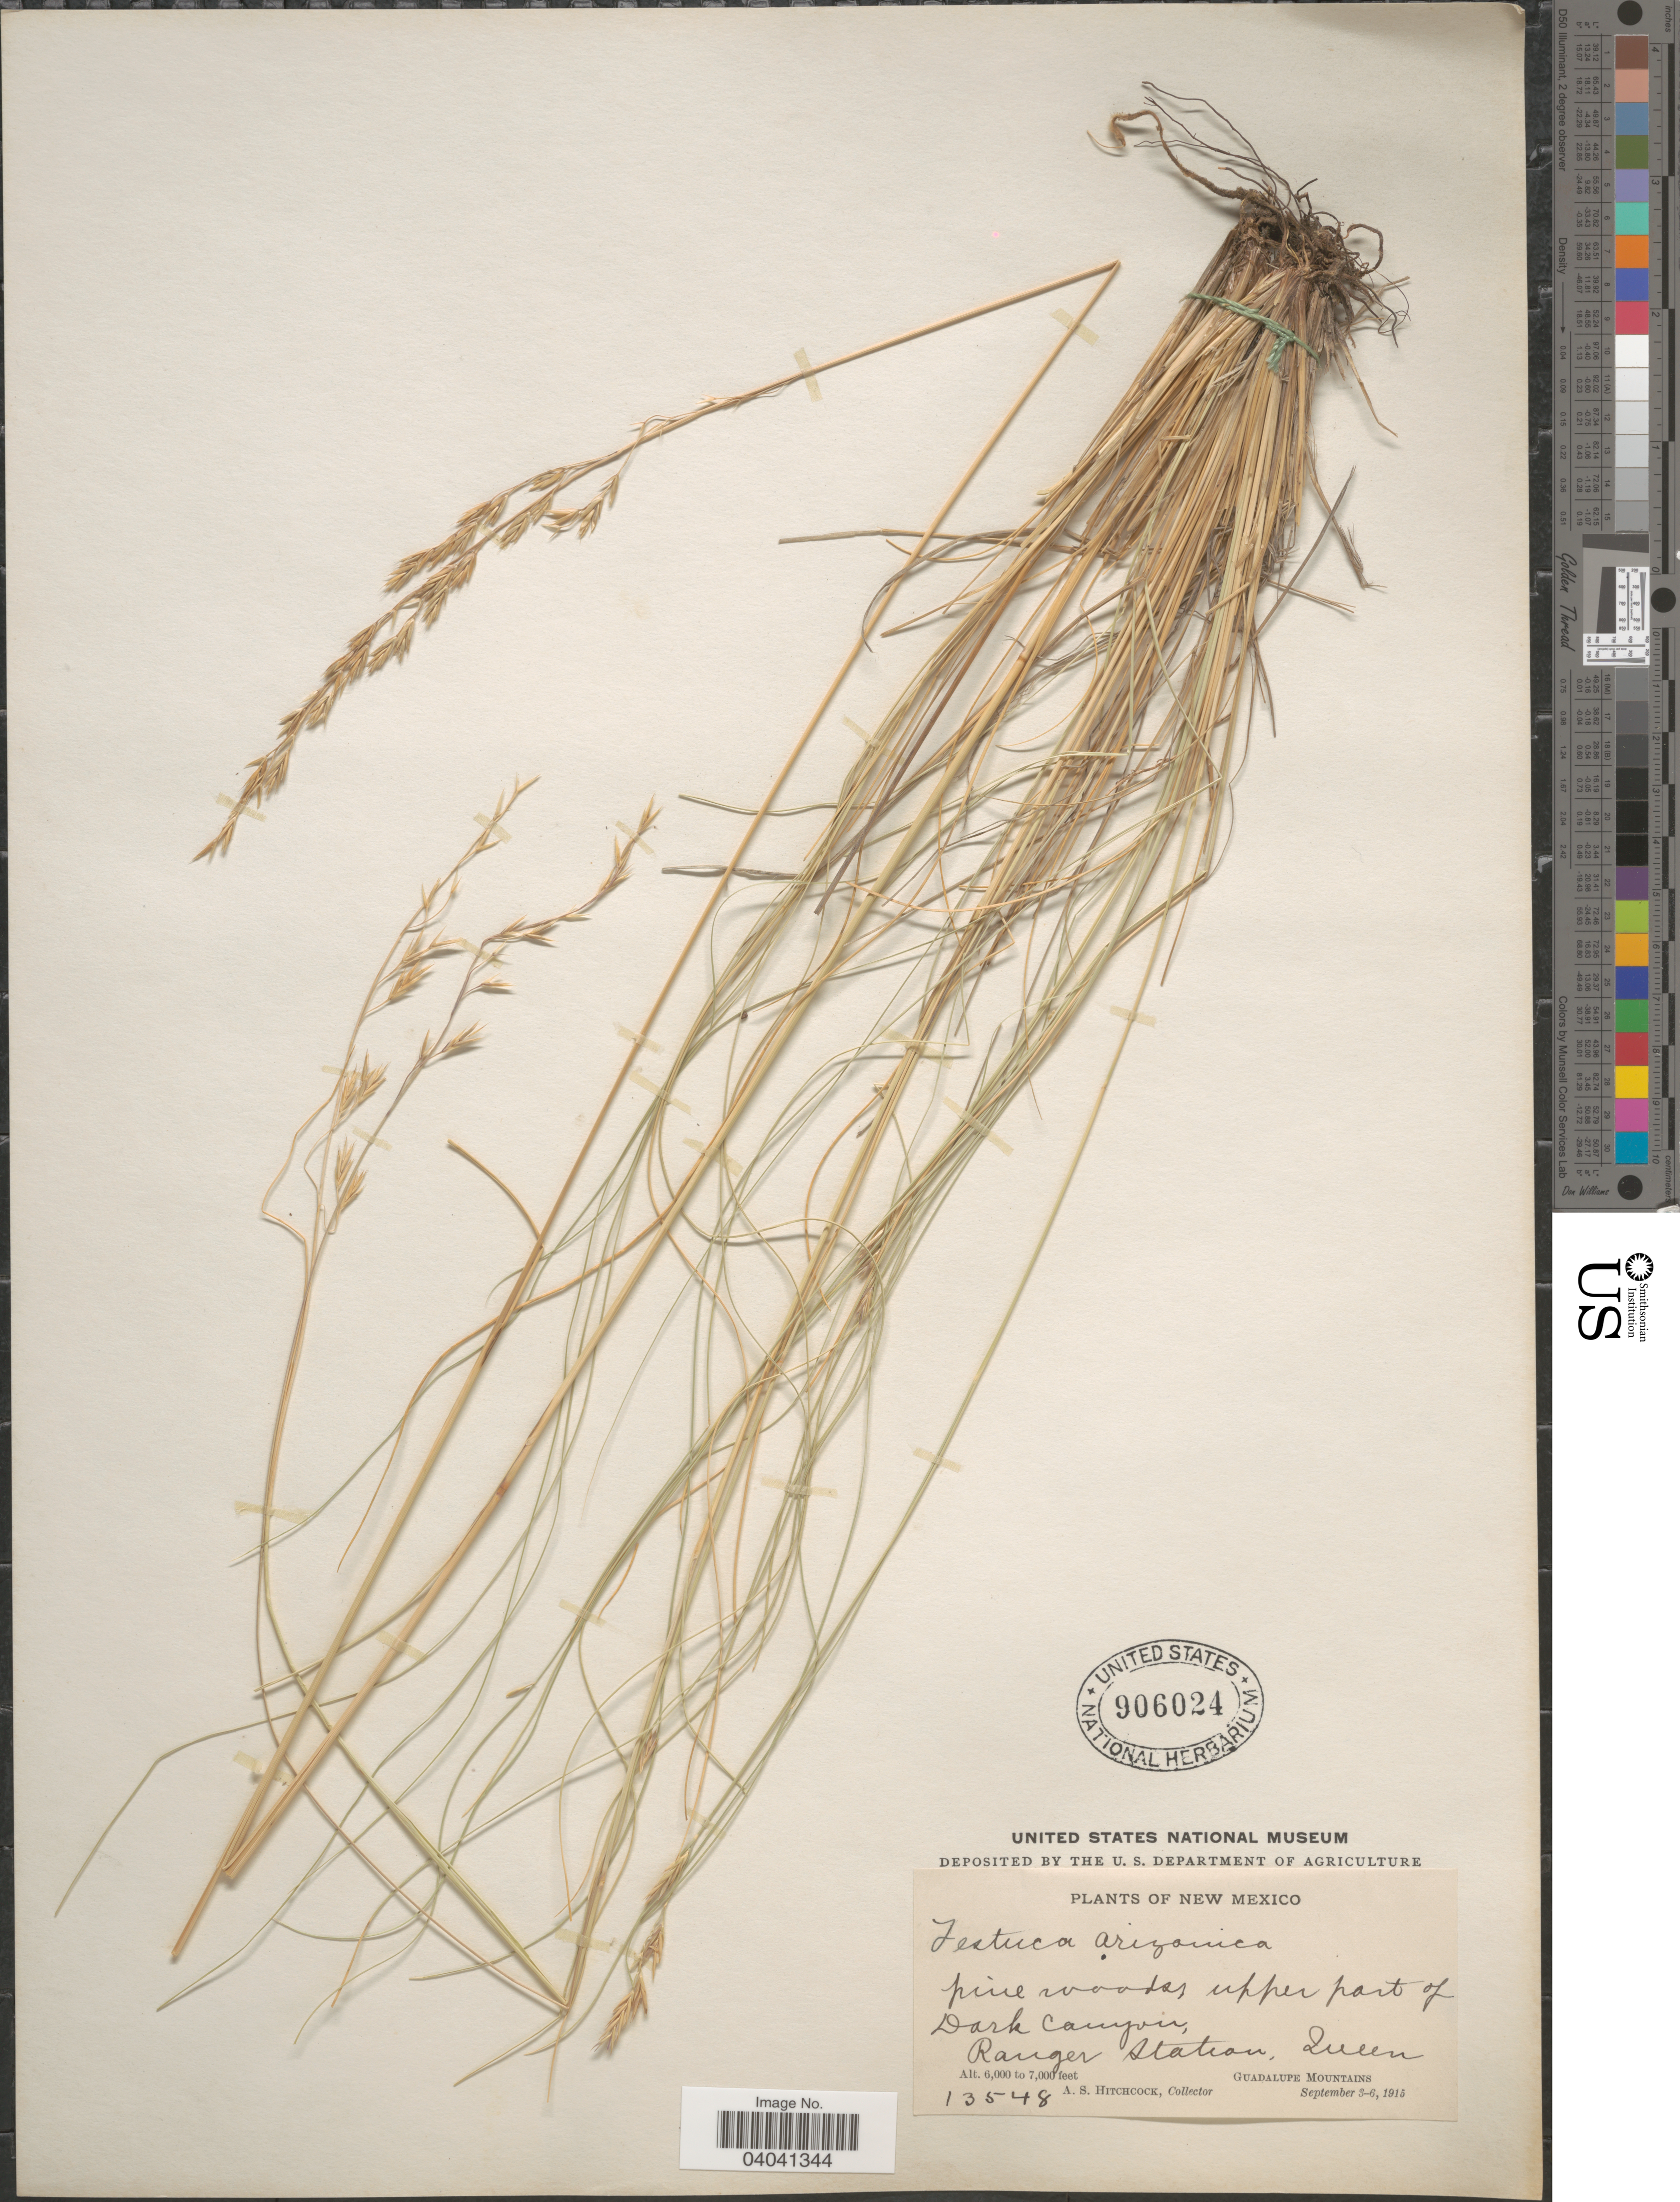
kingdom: Plantae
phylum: Tracheophyta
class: Liliopsida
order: Poales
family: Poaceae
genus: Festuca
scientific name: Festuca arizonica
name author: Vasey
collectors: A. S. Hitchcock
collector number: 13548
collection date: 1915-09-03/1915-09-06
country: United States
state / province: New Mexico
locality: Pine woods upper part of Dark Canyon, Ranger Station, Queen. Guadalupe Mountains.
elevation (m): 1829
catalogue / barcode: US 906024